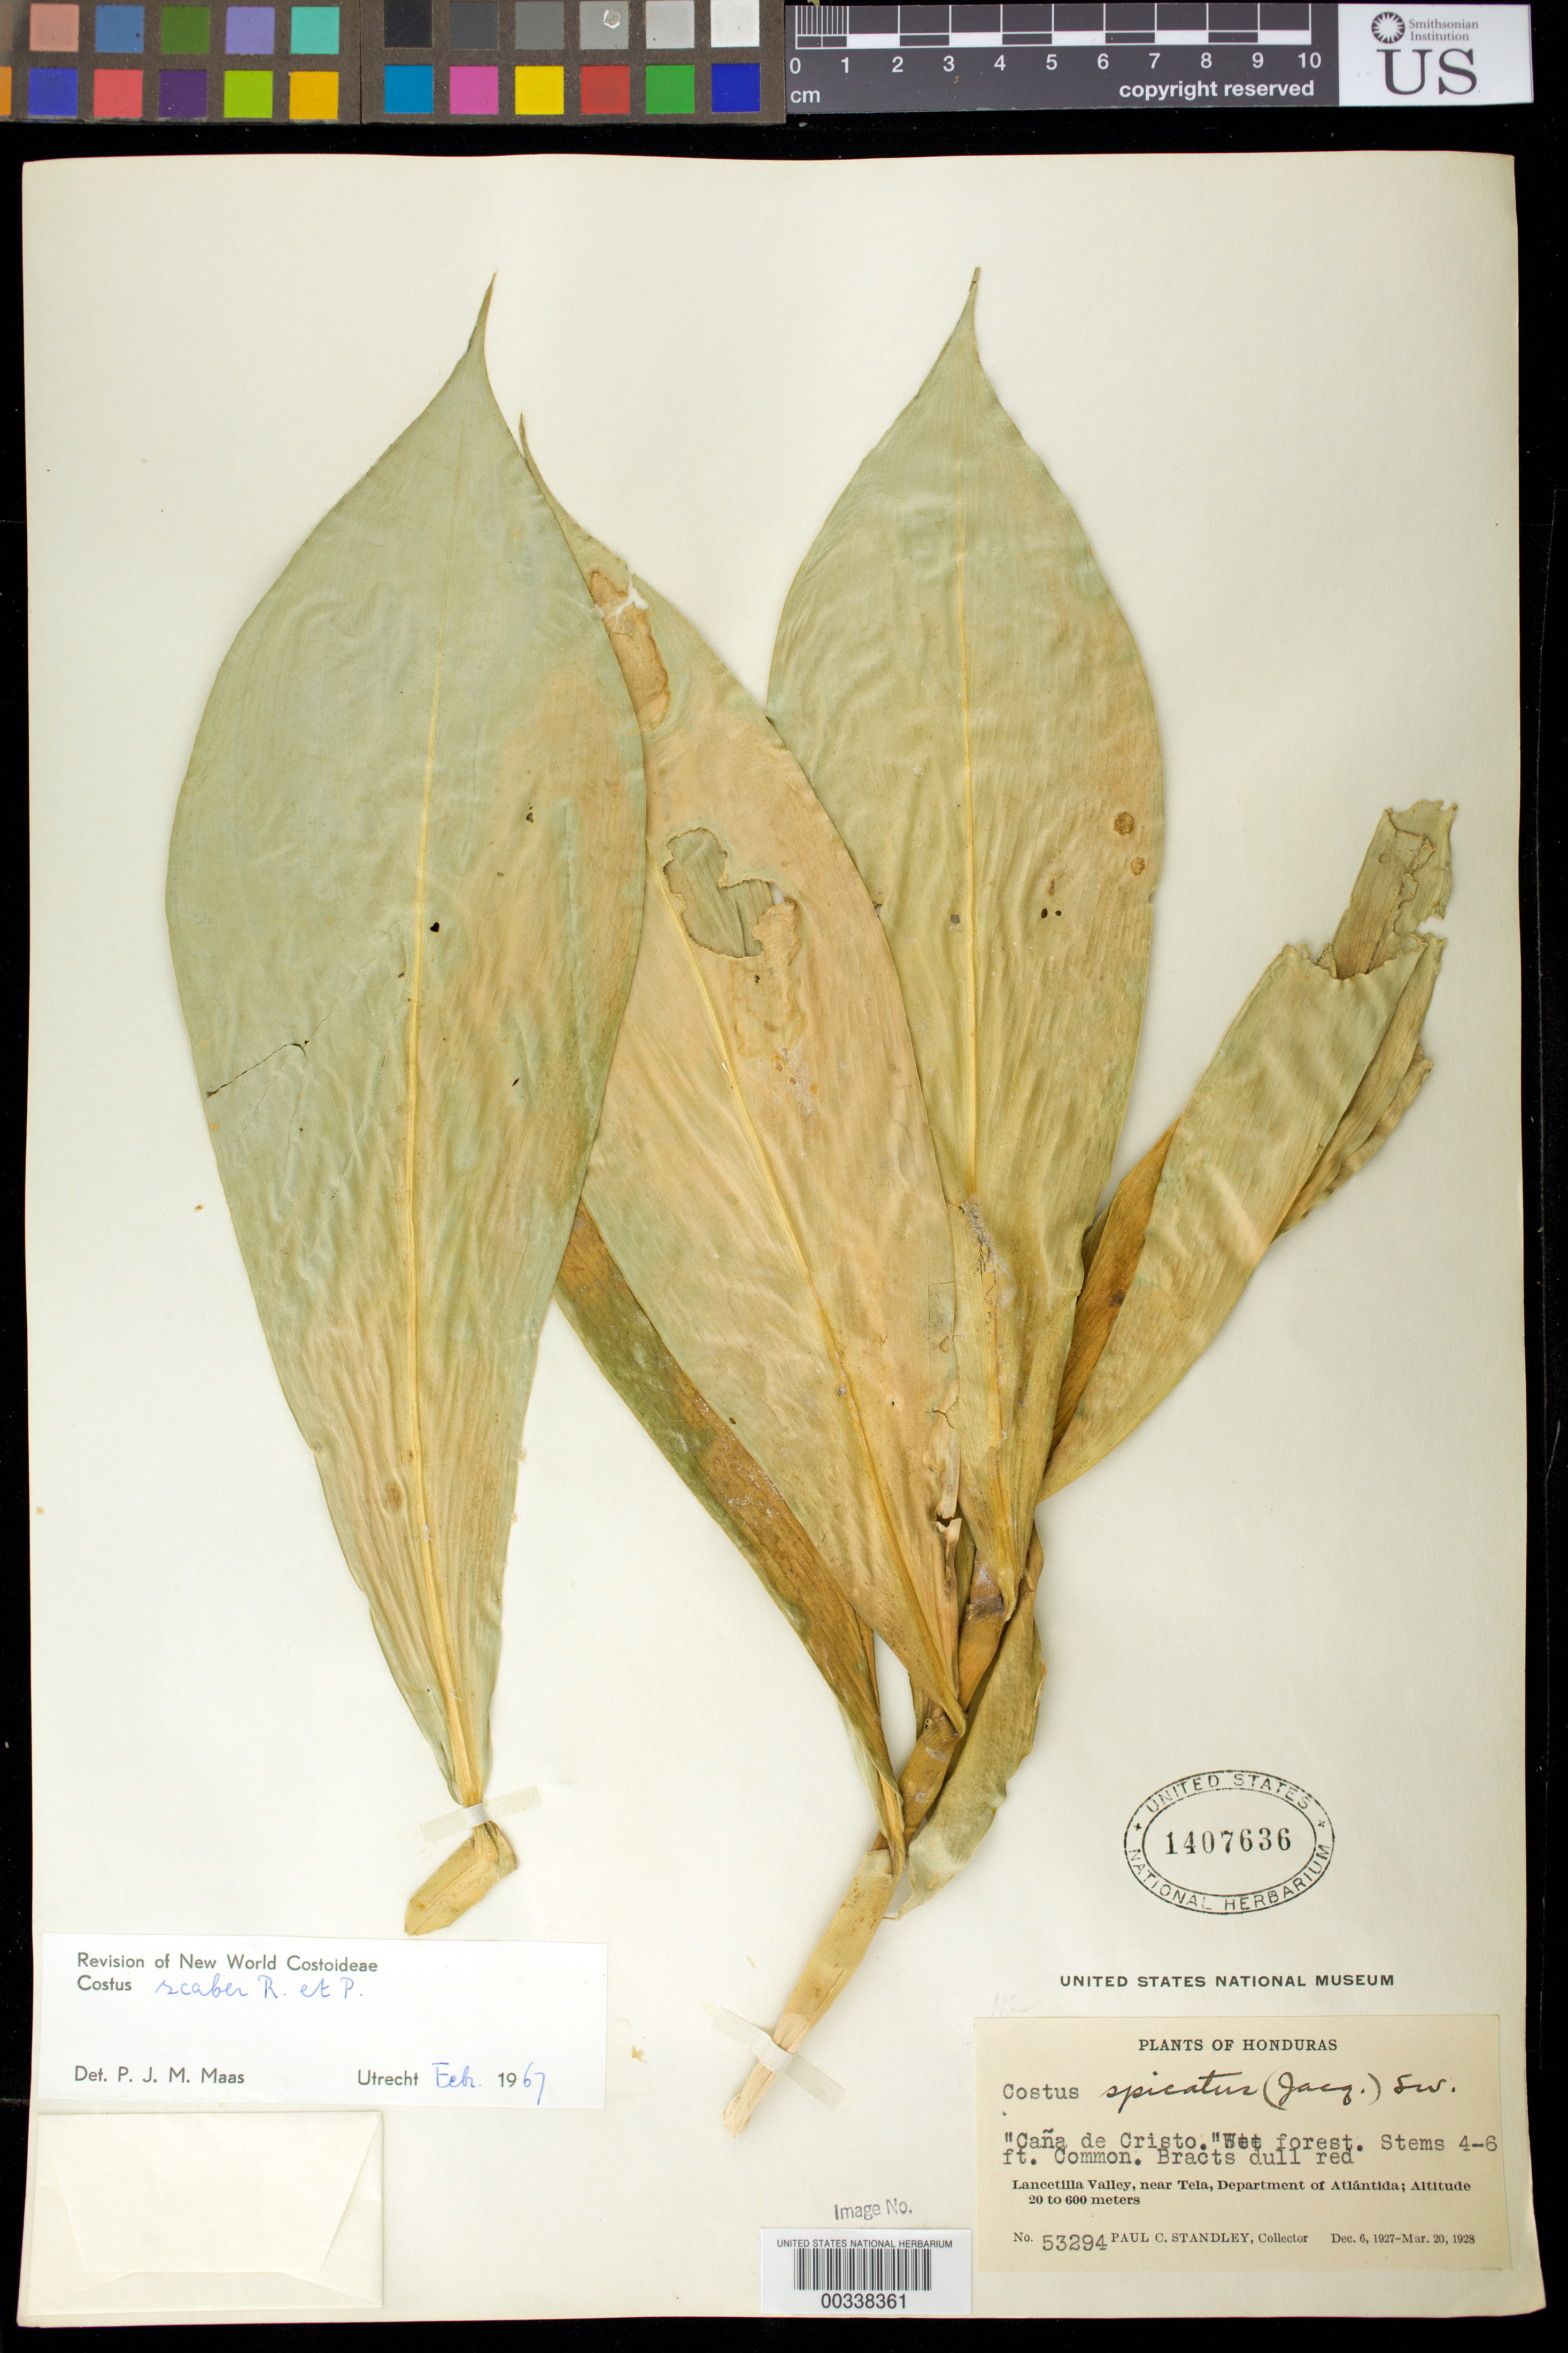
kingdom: Plantae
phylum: Tracheophyta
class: Liliopsida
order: Zingiberales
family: Costaceae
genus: Costus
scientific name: Costus scaber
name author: Ruiz & Pav.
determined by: Maas, Paul J. M.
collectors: P. C. Standley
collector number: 53294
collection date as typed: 06 Dec 1927 to 20 Mar 1928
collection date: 1927-12-06/1928-03-20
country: Honduras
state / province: Atlántida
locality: Lancetilla Valley, near Tela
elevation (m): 20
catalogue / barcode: US 1407636